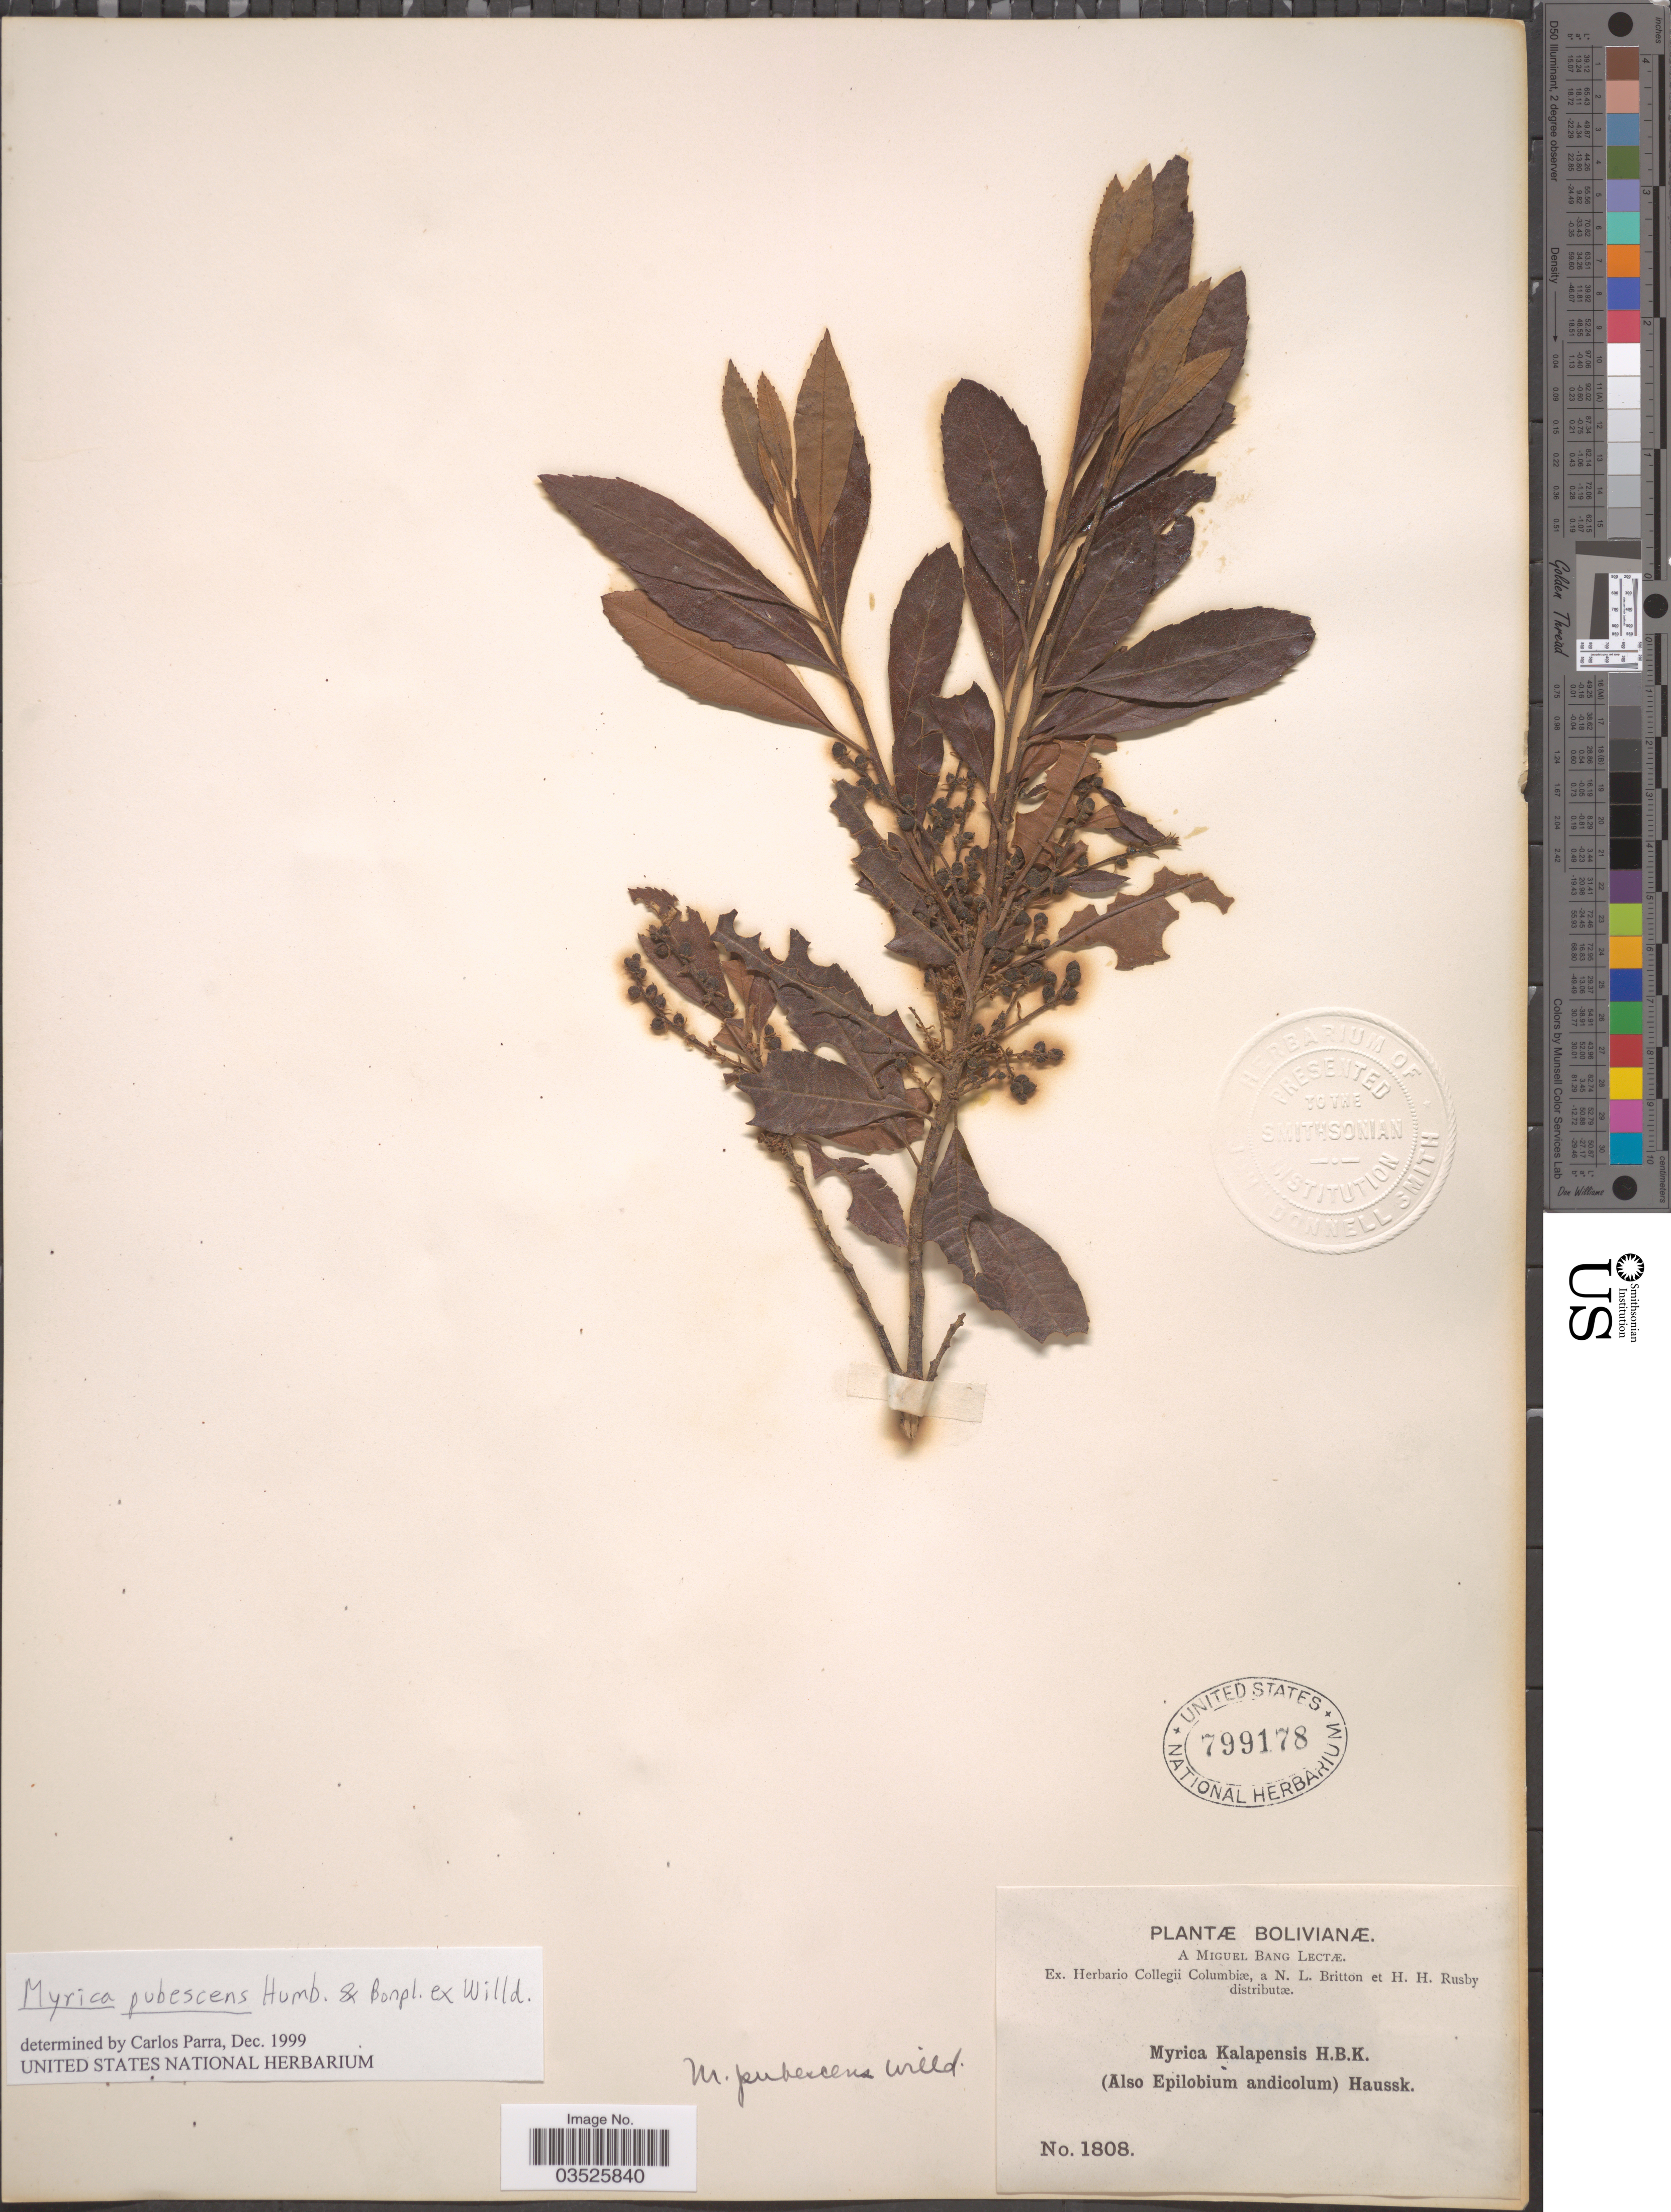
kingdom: Plantae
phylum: Tracheophyta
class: Magnoliopsida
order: Fagales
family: Myricaceae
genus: Morella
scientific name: Morella pubescens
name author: (Humb. & Bonpl. ex Willd.) Wilbur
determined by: Strong, M. T., (US), Smithsonian Institution - National Museum of Natural History (UNITED STATES)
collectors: M. Bang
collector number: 1808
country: Bolivia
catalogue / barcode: US 799178